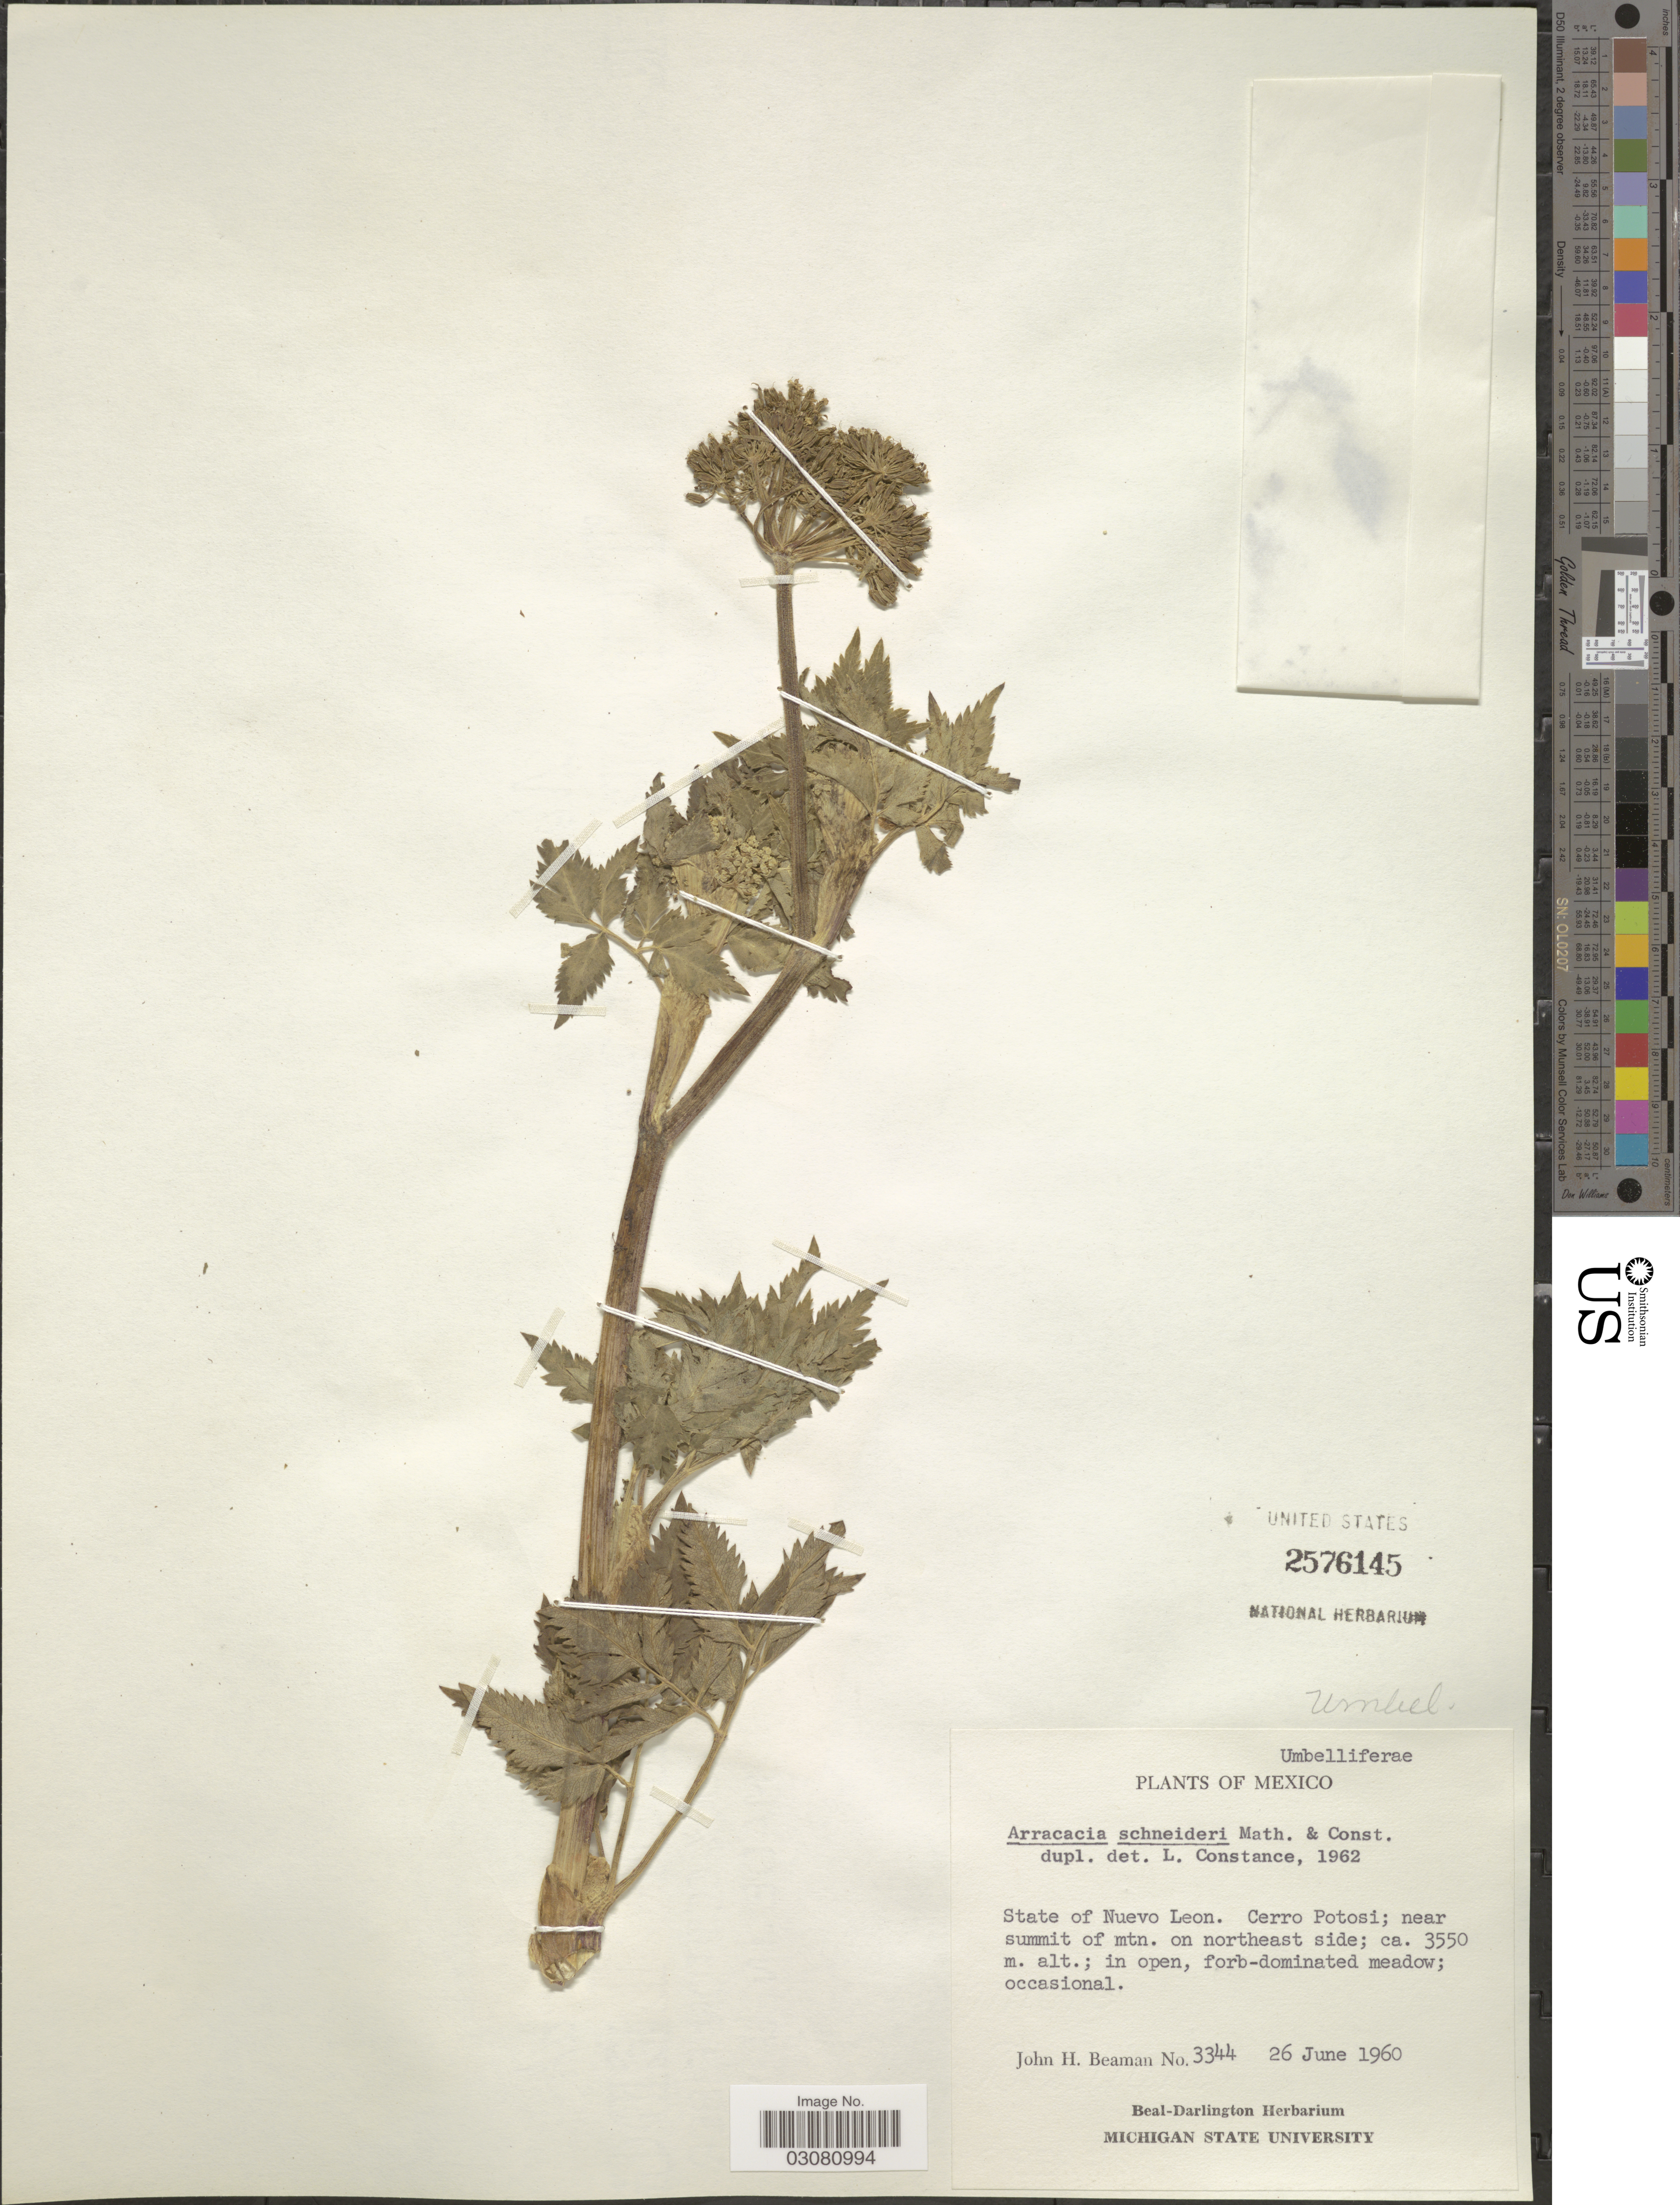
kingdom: Plantae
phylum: Tracheophyta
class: Magnoliopsida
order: Apiales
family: Apiaceae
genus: Arracacia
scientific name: Arracacia schneideri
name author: Mathias & Constance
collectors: J. H. Beaman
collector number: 3344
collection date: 1960-06-26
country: Mexico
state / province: Nuevo León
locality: Cerro Potosi; near summit of mtn. on northeast side.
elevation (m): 3550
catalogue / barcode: US 2576145